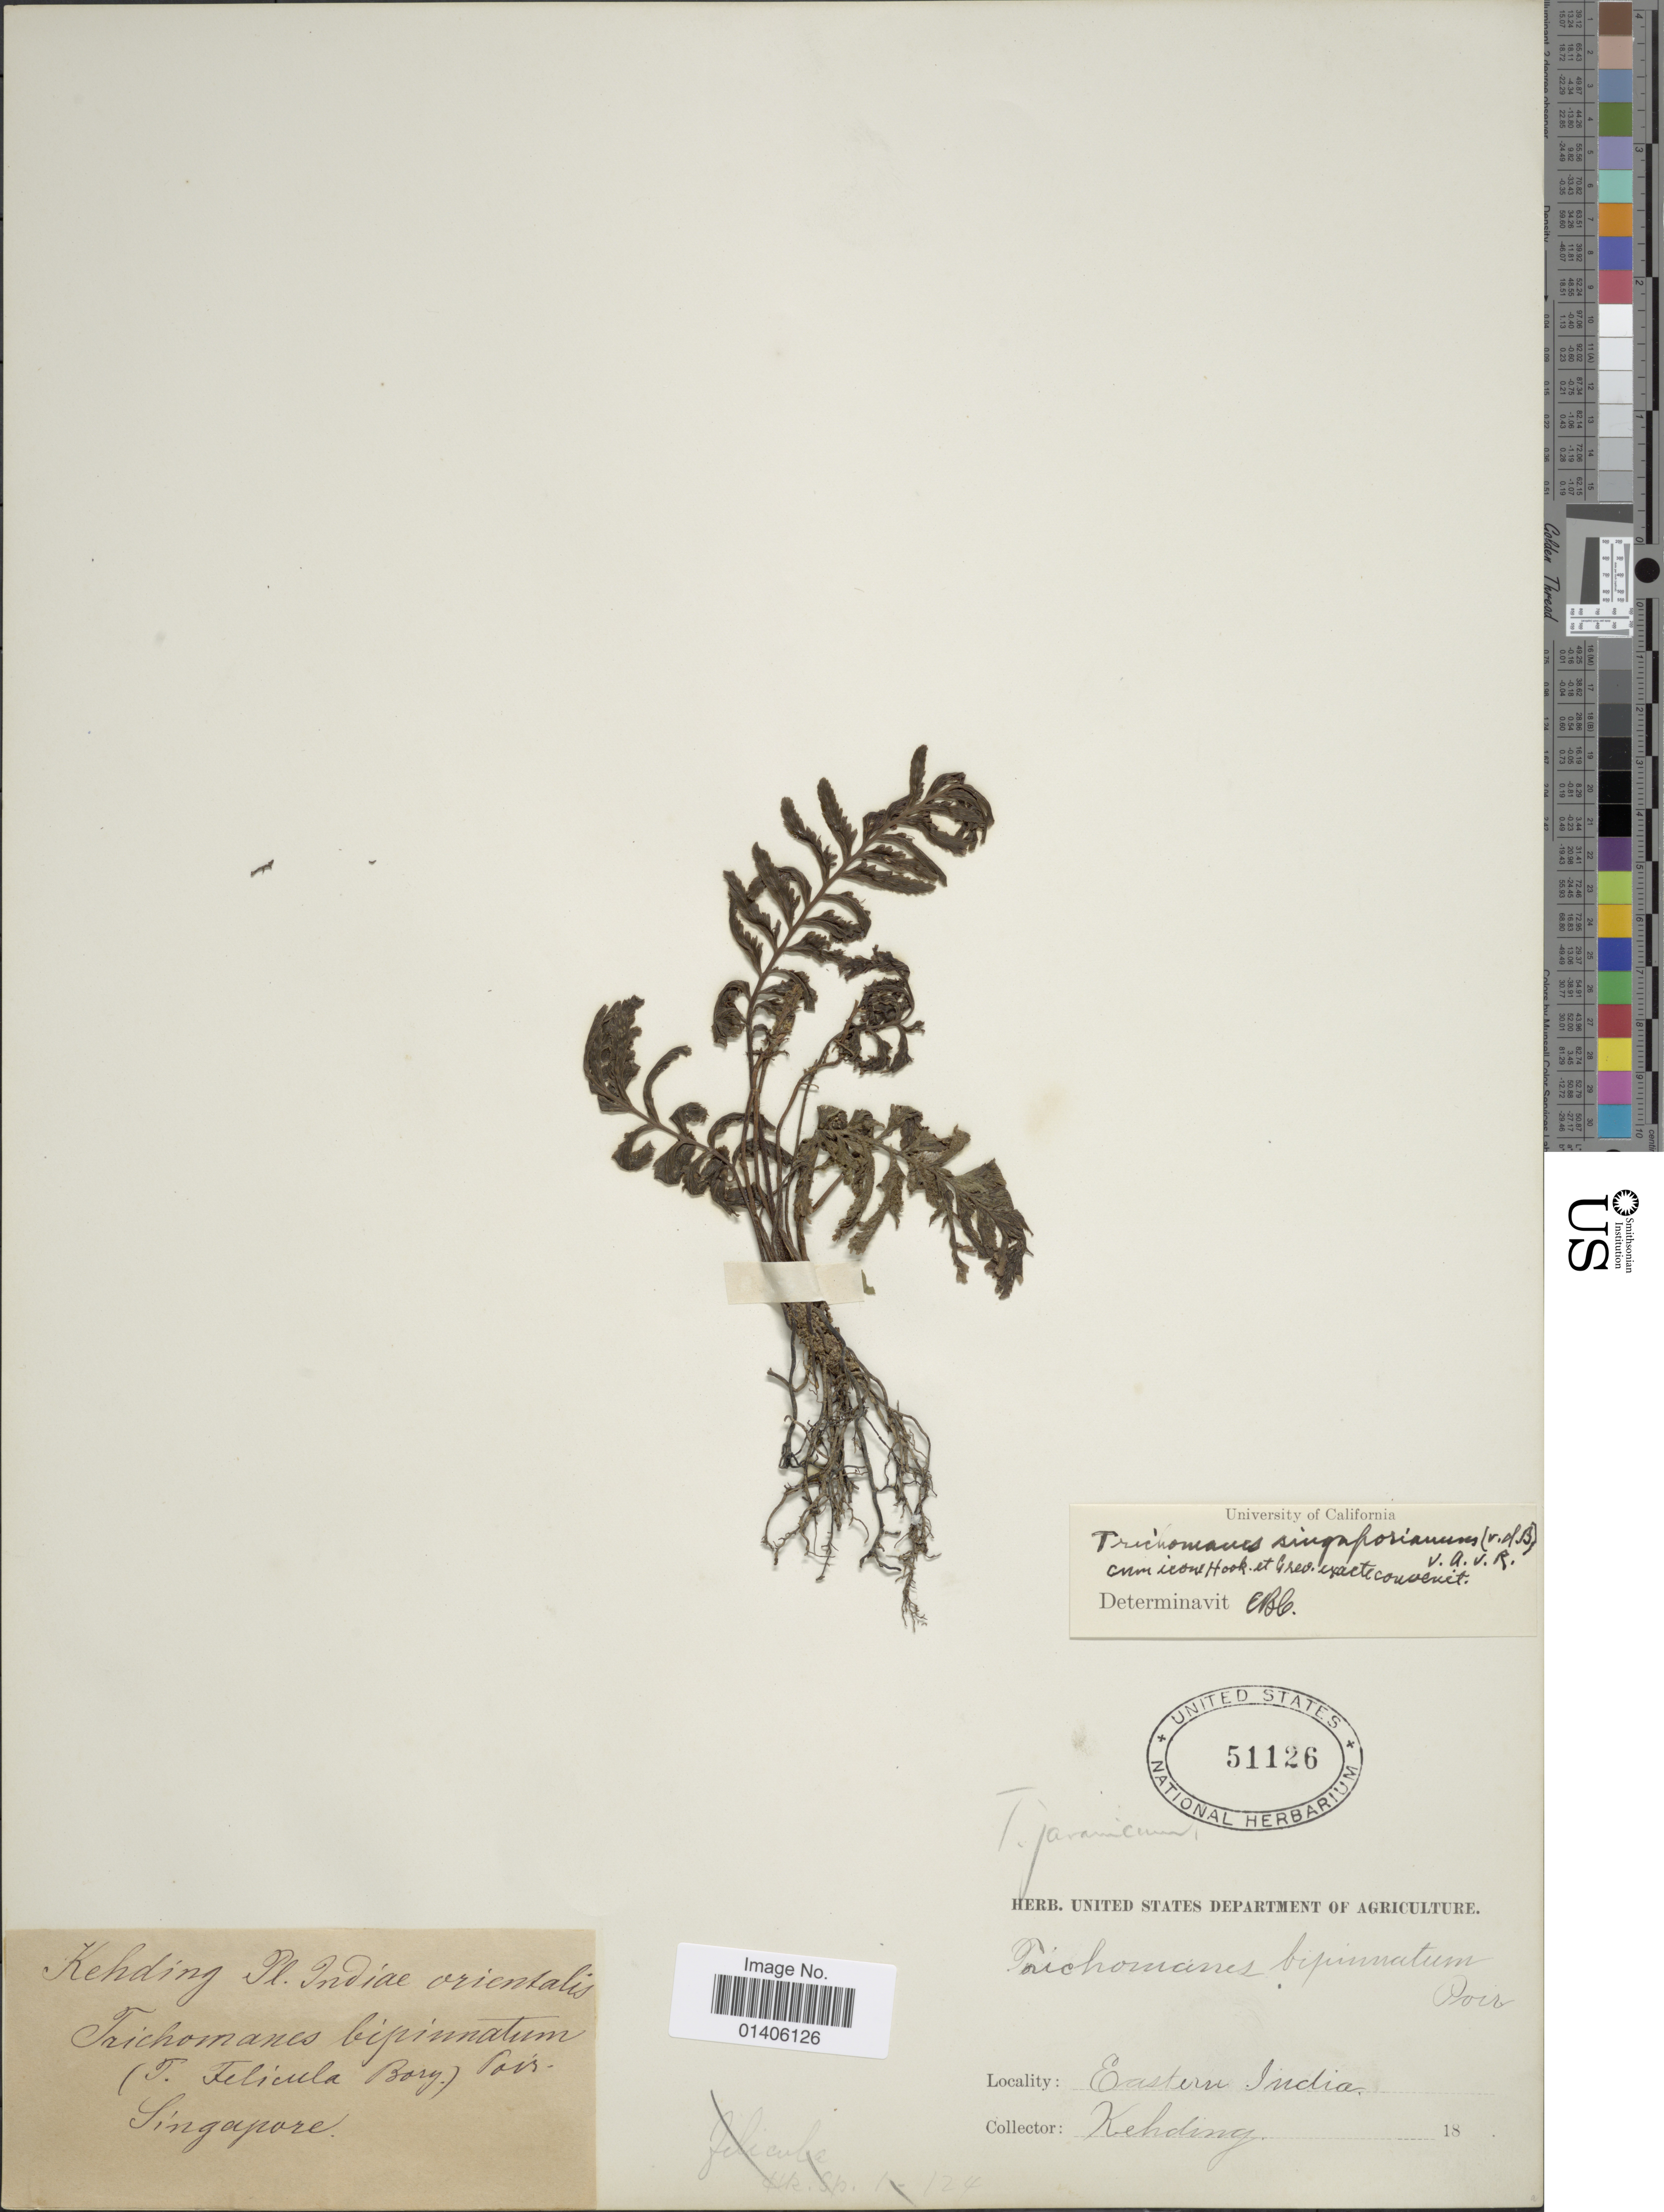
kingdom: Plantae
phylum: Tracheophyta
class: Polypodiopsida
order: Hymenophyllales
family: Hymenophyllaceae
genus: Cephalomanes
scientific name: Cephalomanes singaporianum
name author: Bosch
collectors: C. Kehding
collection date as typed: Transcribed d/m/y: //18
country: India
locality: Eastern India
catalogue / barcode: US 51126